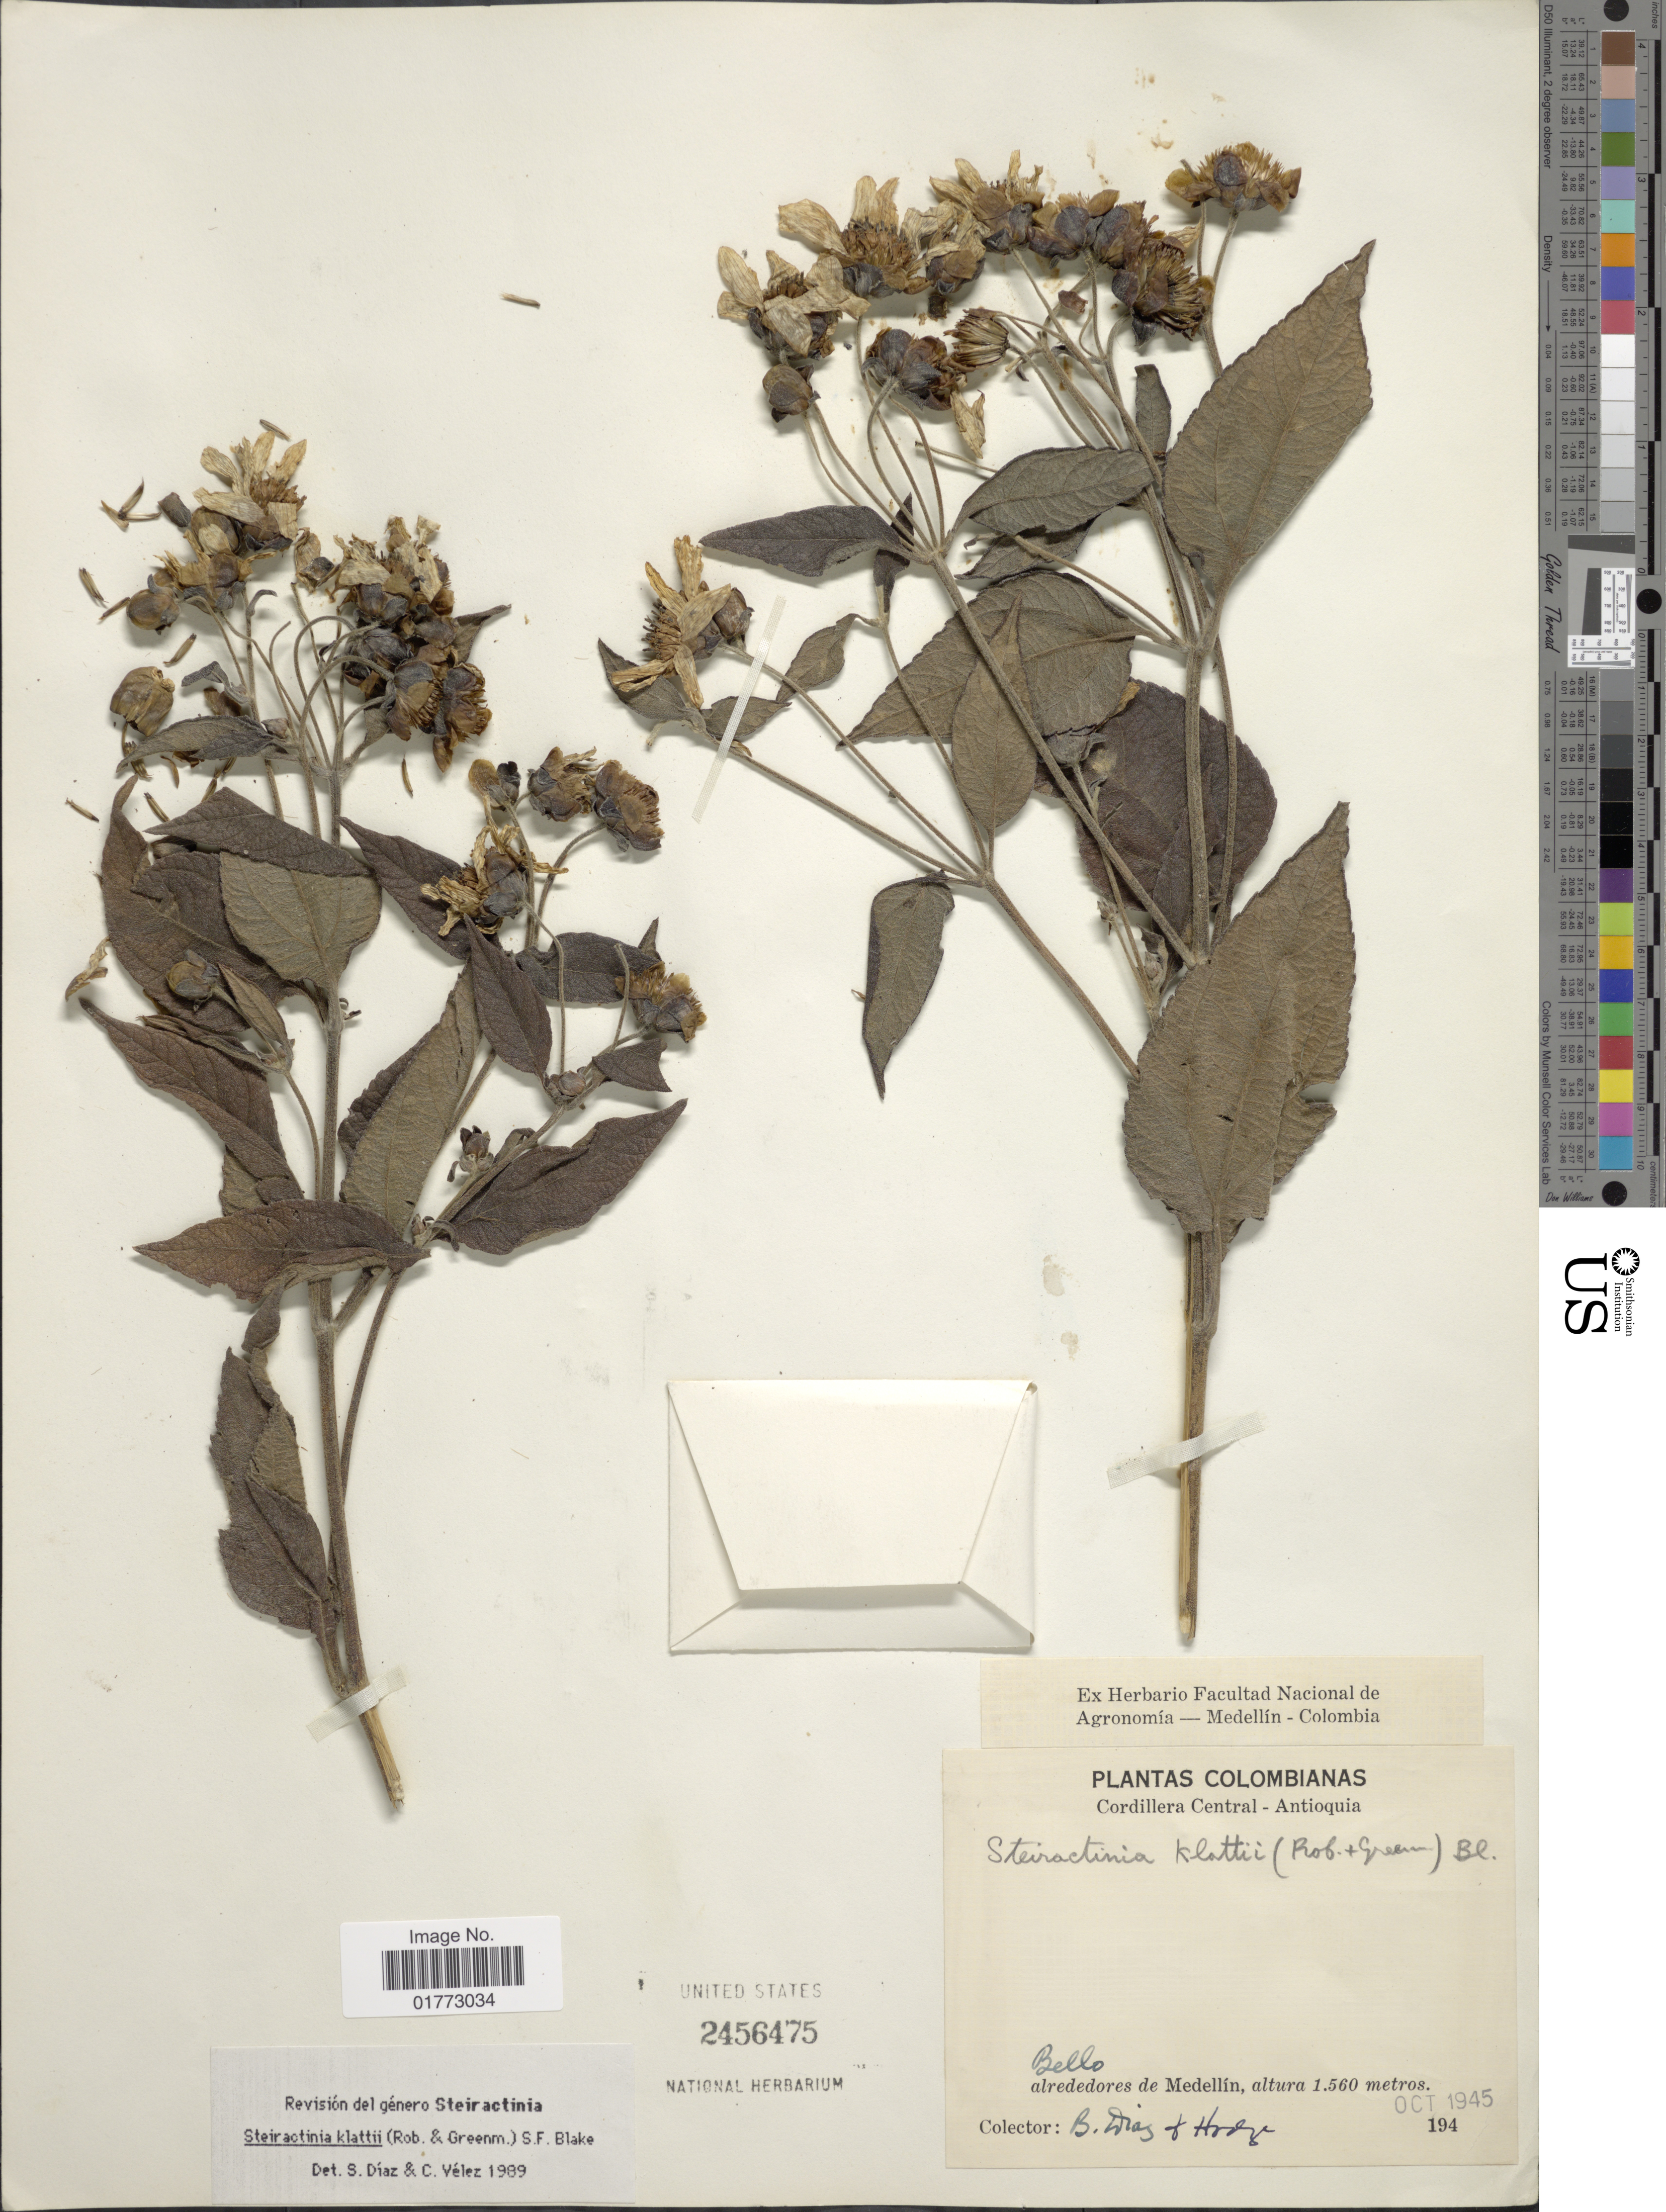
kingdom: Plantae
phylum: Tracheophyta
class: Magnoliopsida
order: Asterales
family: Asteraceae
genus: Steiractinia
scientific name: Steiractinia klattii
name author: S.F. Blake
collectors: B. Dias & Hodge, --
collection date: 1945-10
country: Colombia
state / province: Antioquia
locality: Cordillera Central, Bello alrededores de Medellin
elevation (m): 1560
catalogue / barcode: US 2456475